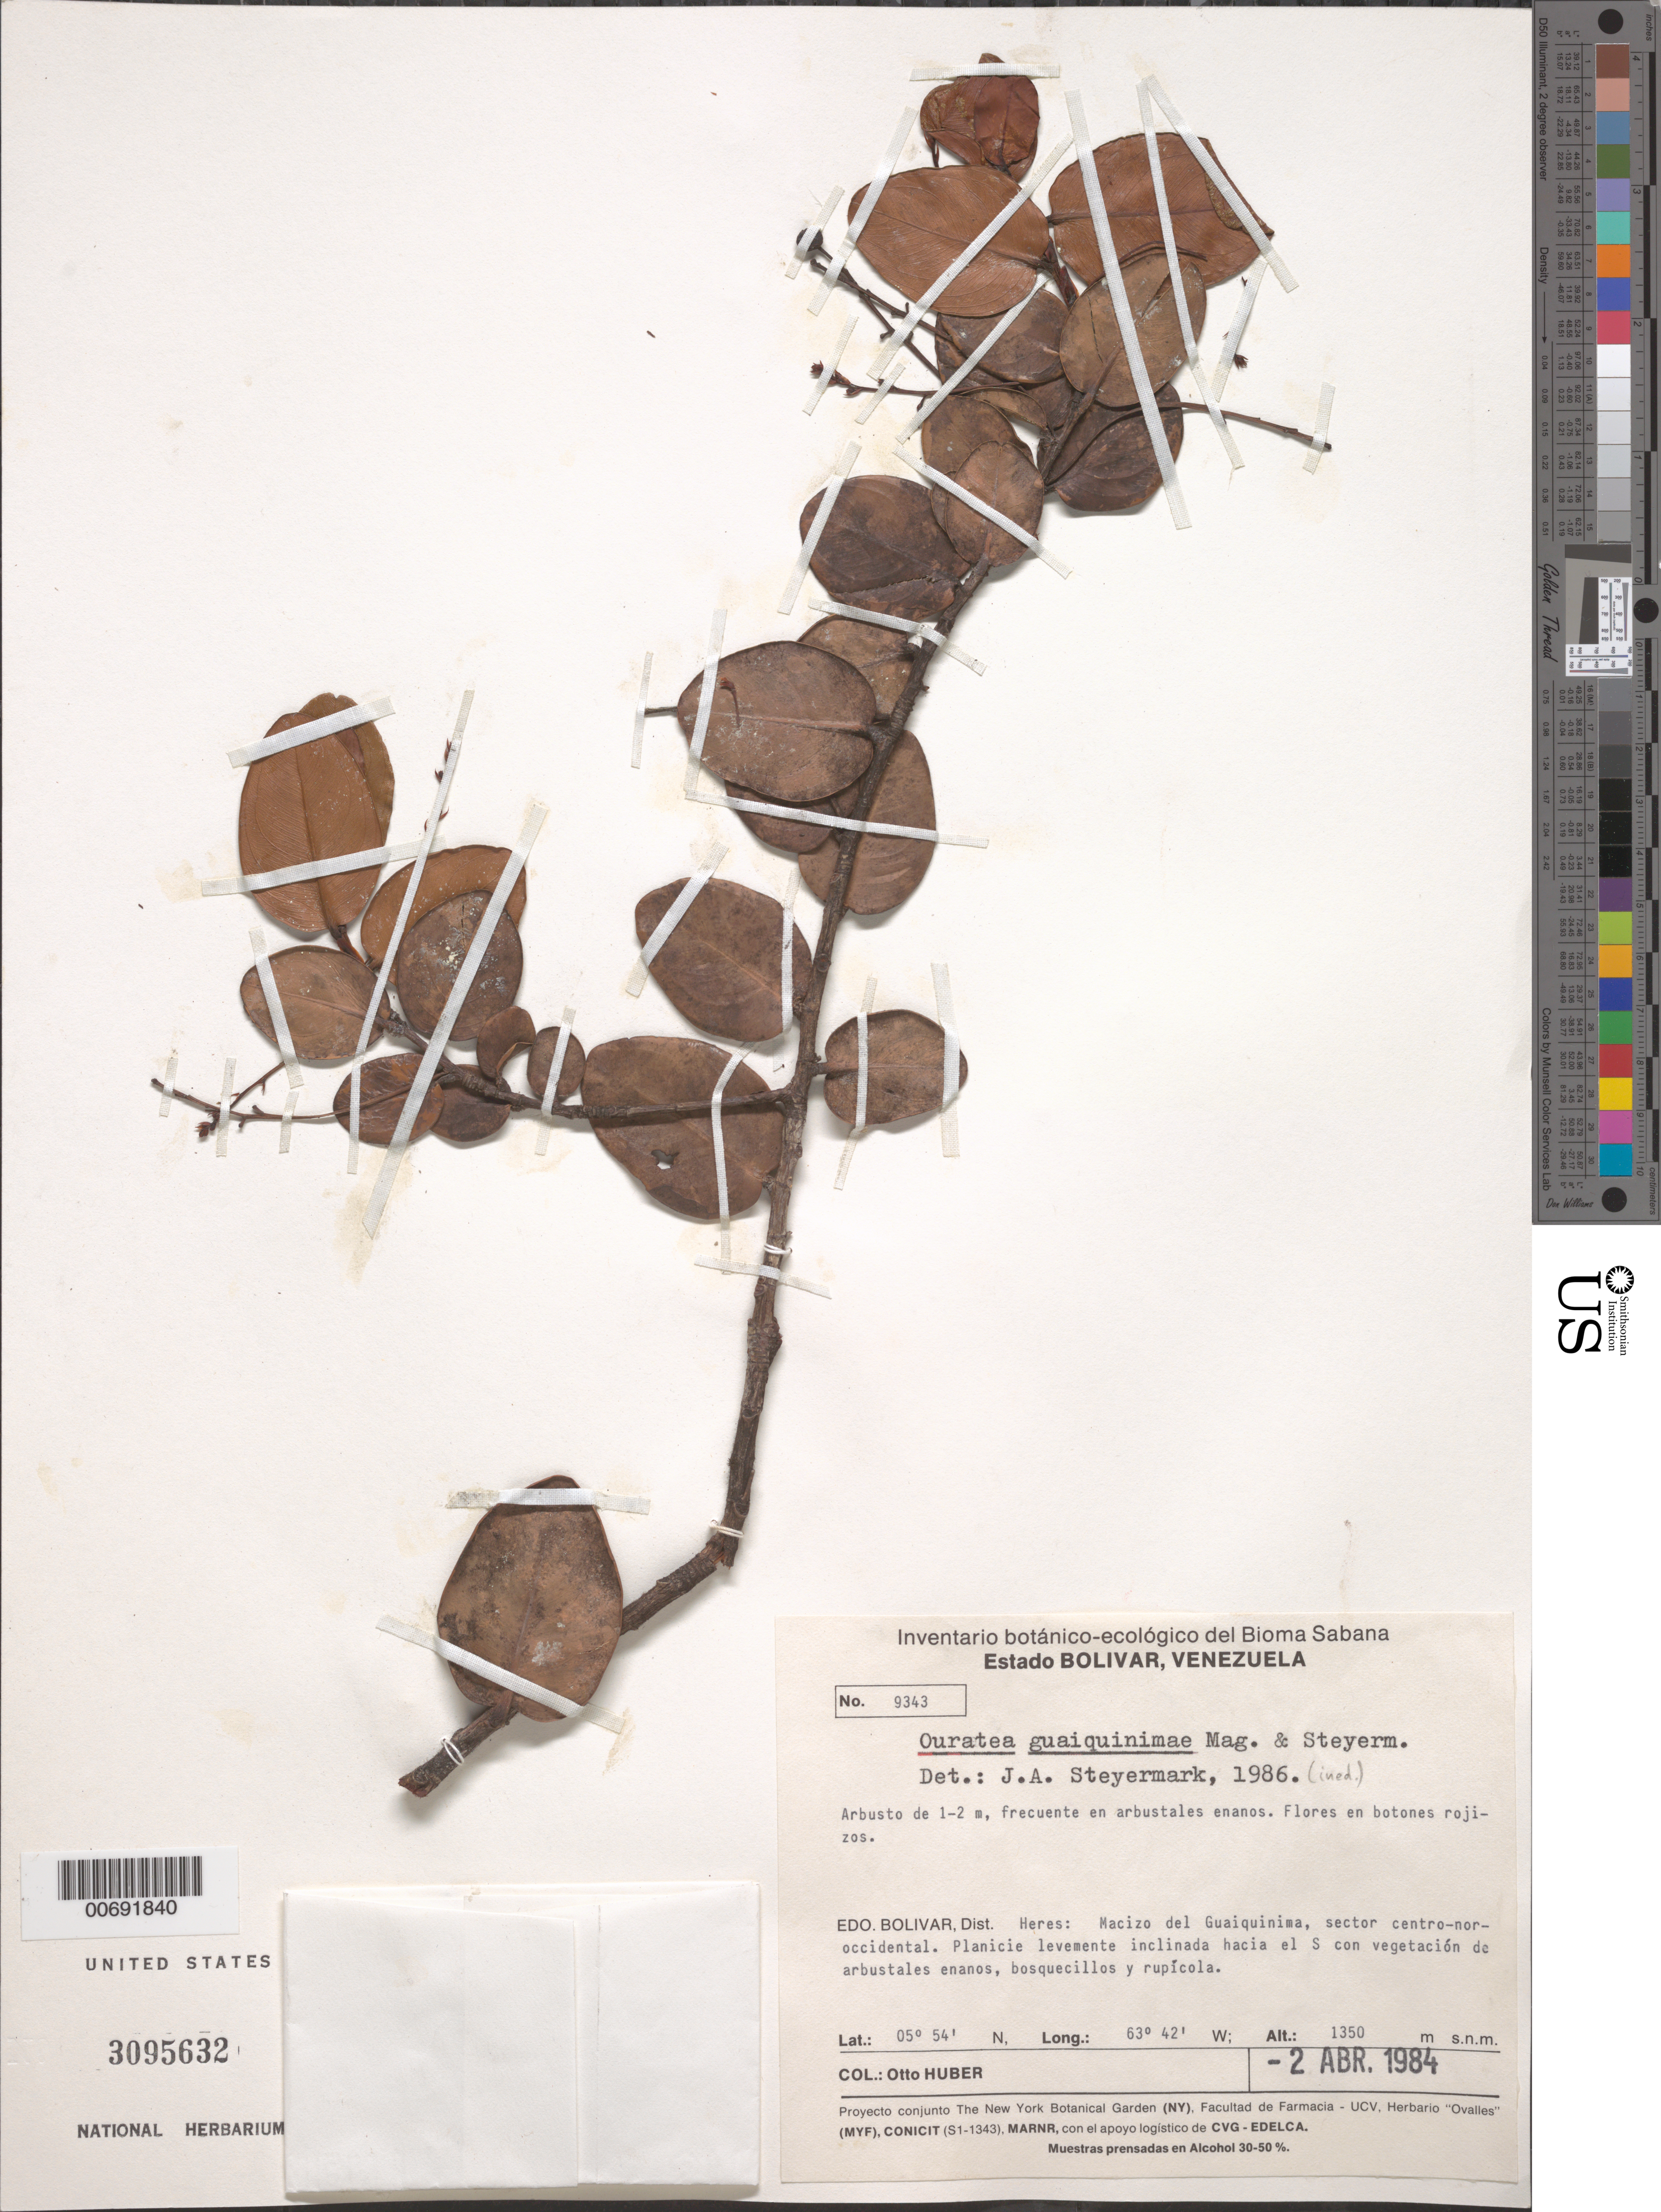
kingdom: Plantae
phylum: Tracheophyta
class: Magnoliopsida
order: Malpighiales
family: Ochnaceae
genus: Ouratea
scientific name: Ouratea guiaquinimae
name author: Maguire & Steyerm.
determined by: Steyermark, Julian A., (VEN)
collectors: O. Huber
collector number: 9343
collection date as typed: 2-Apr-84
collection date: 1984-04-02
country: Venezuela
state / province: Bolívar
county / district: Heres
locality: Macizo del Guaiquinima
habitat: Arbustales enanos, bosquecillos y rupicola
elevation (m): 1350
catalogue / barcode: US 3095632